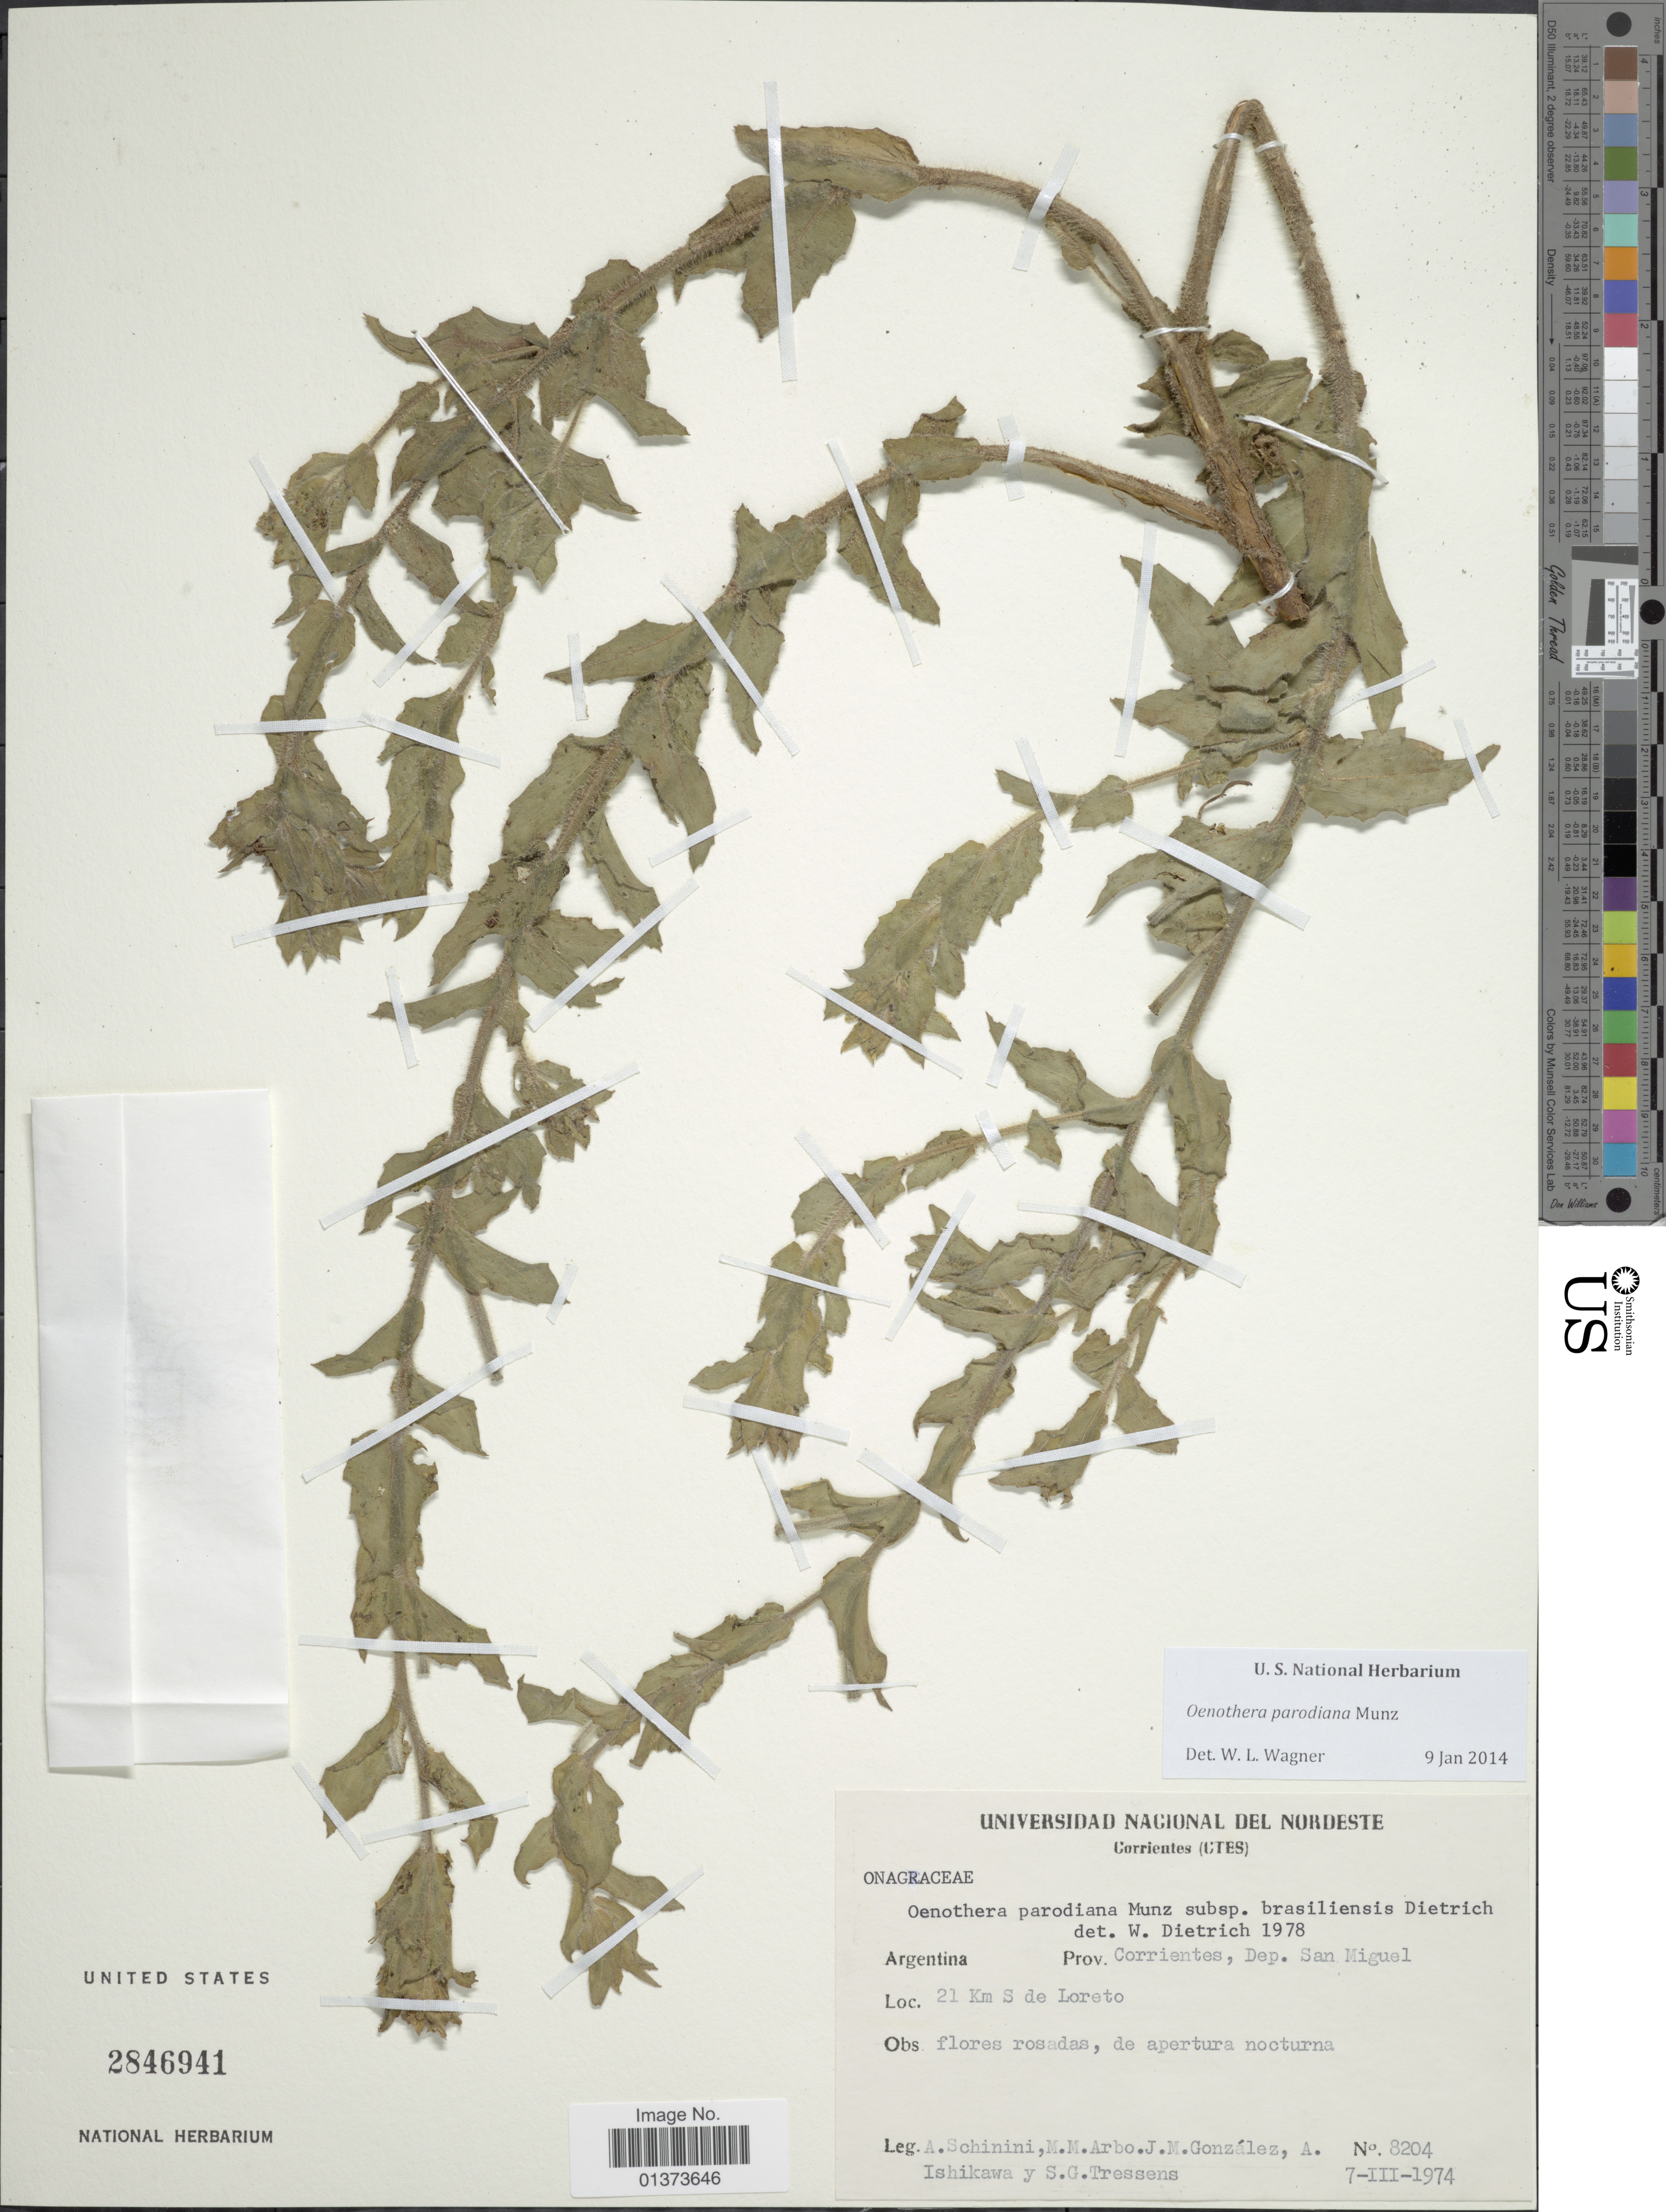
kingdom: Plantae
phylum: Tracheophyta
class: Magnoliopsida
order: Myrtales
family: Onagraceae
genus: Oenothera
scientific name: Oenothera parodiana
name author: Munz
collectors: A. Schinini, M. M. Arbo, -. González, A. Ishikawa & S. Tressens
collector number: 8204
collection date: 1974-03-07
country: Argentina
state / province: Corrientes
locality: Prov. Corrientes, Dep. San Miguel, 21 Km S de Loreto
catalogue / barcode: US 2846941